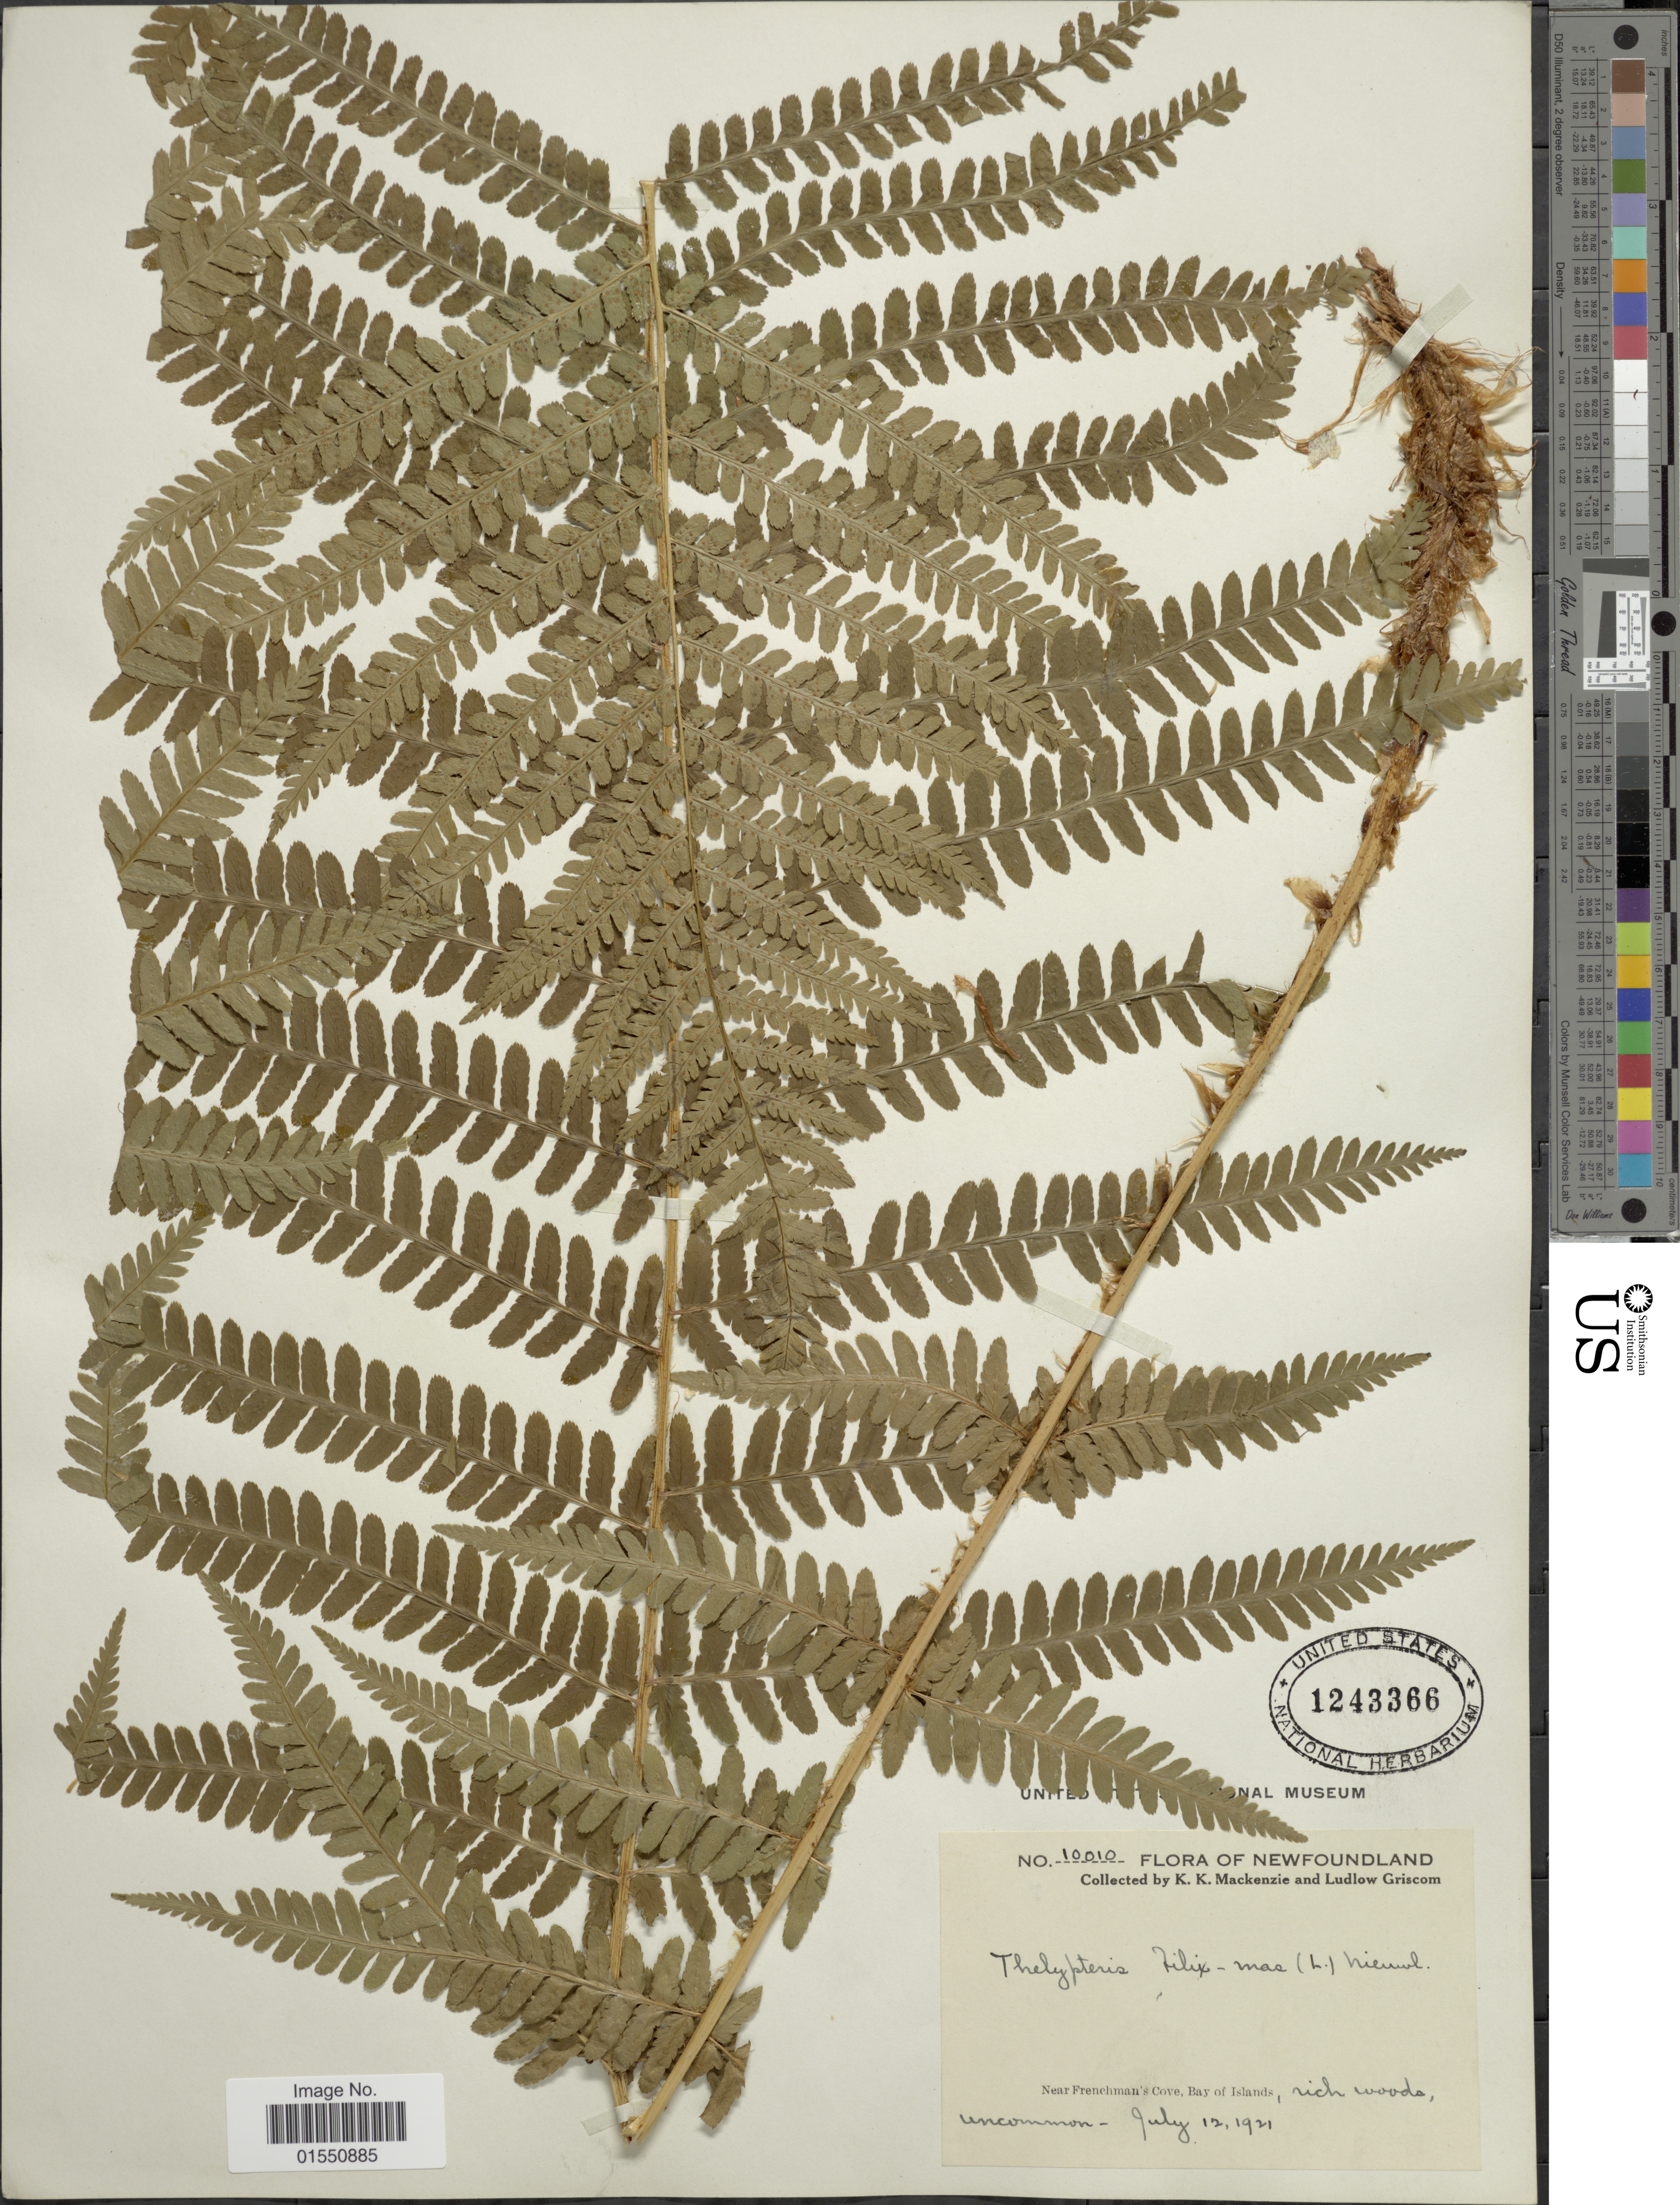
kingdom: Plantae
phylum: Tracheophyta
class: Polypodiopsida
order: Polypodiales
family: Dryopteridaceae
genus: Dryopteris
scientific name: Dryopteris filix-mas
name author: (L.) Schott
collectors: K. K. Mackenzie & L. Griscom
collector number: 10010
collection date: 1921-07-12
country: Canada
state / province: Newfoundland and Labrador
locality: Near Frenchman's Cove, Bay of Islands, rich woods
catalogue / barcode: US 1243366